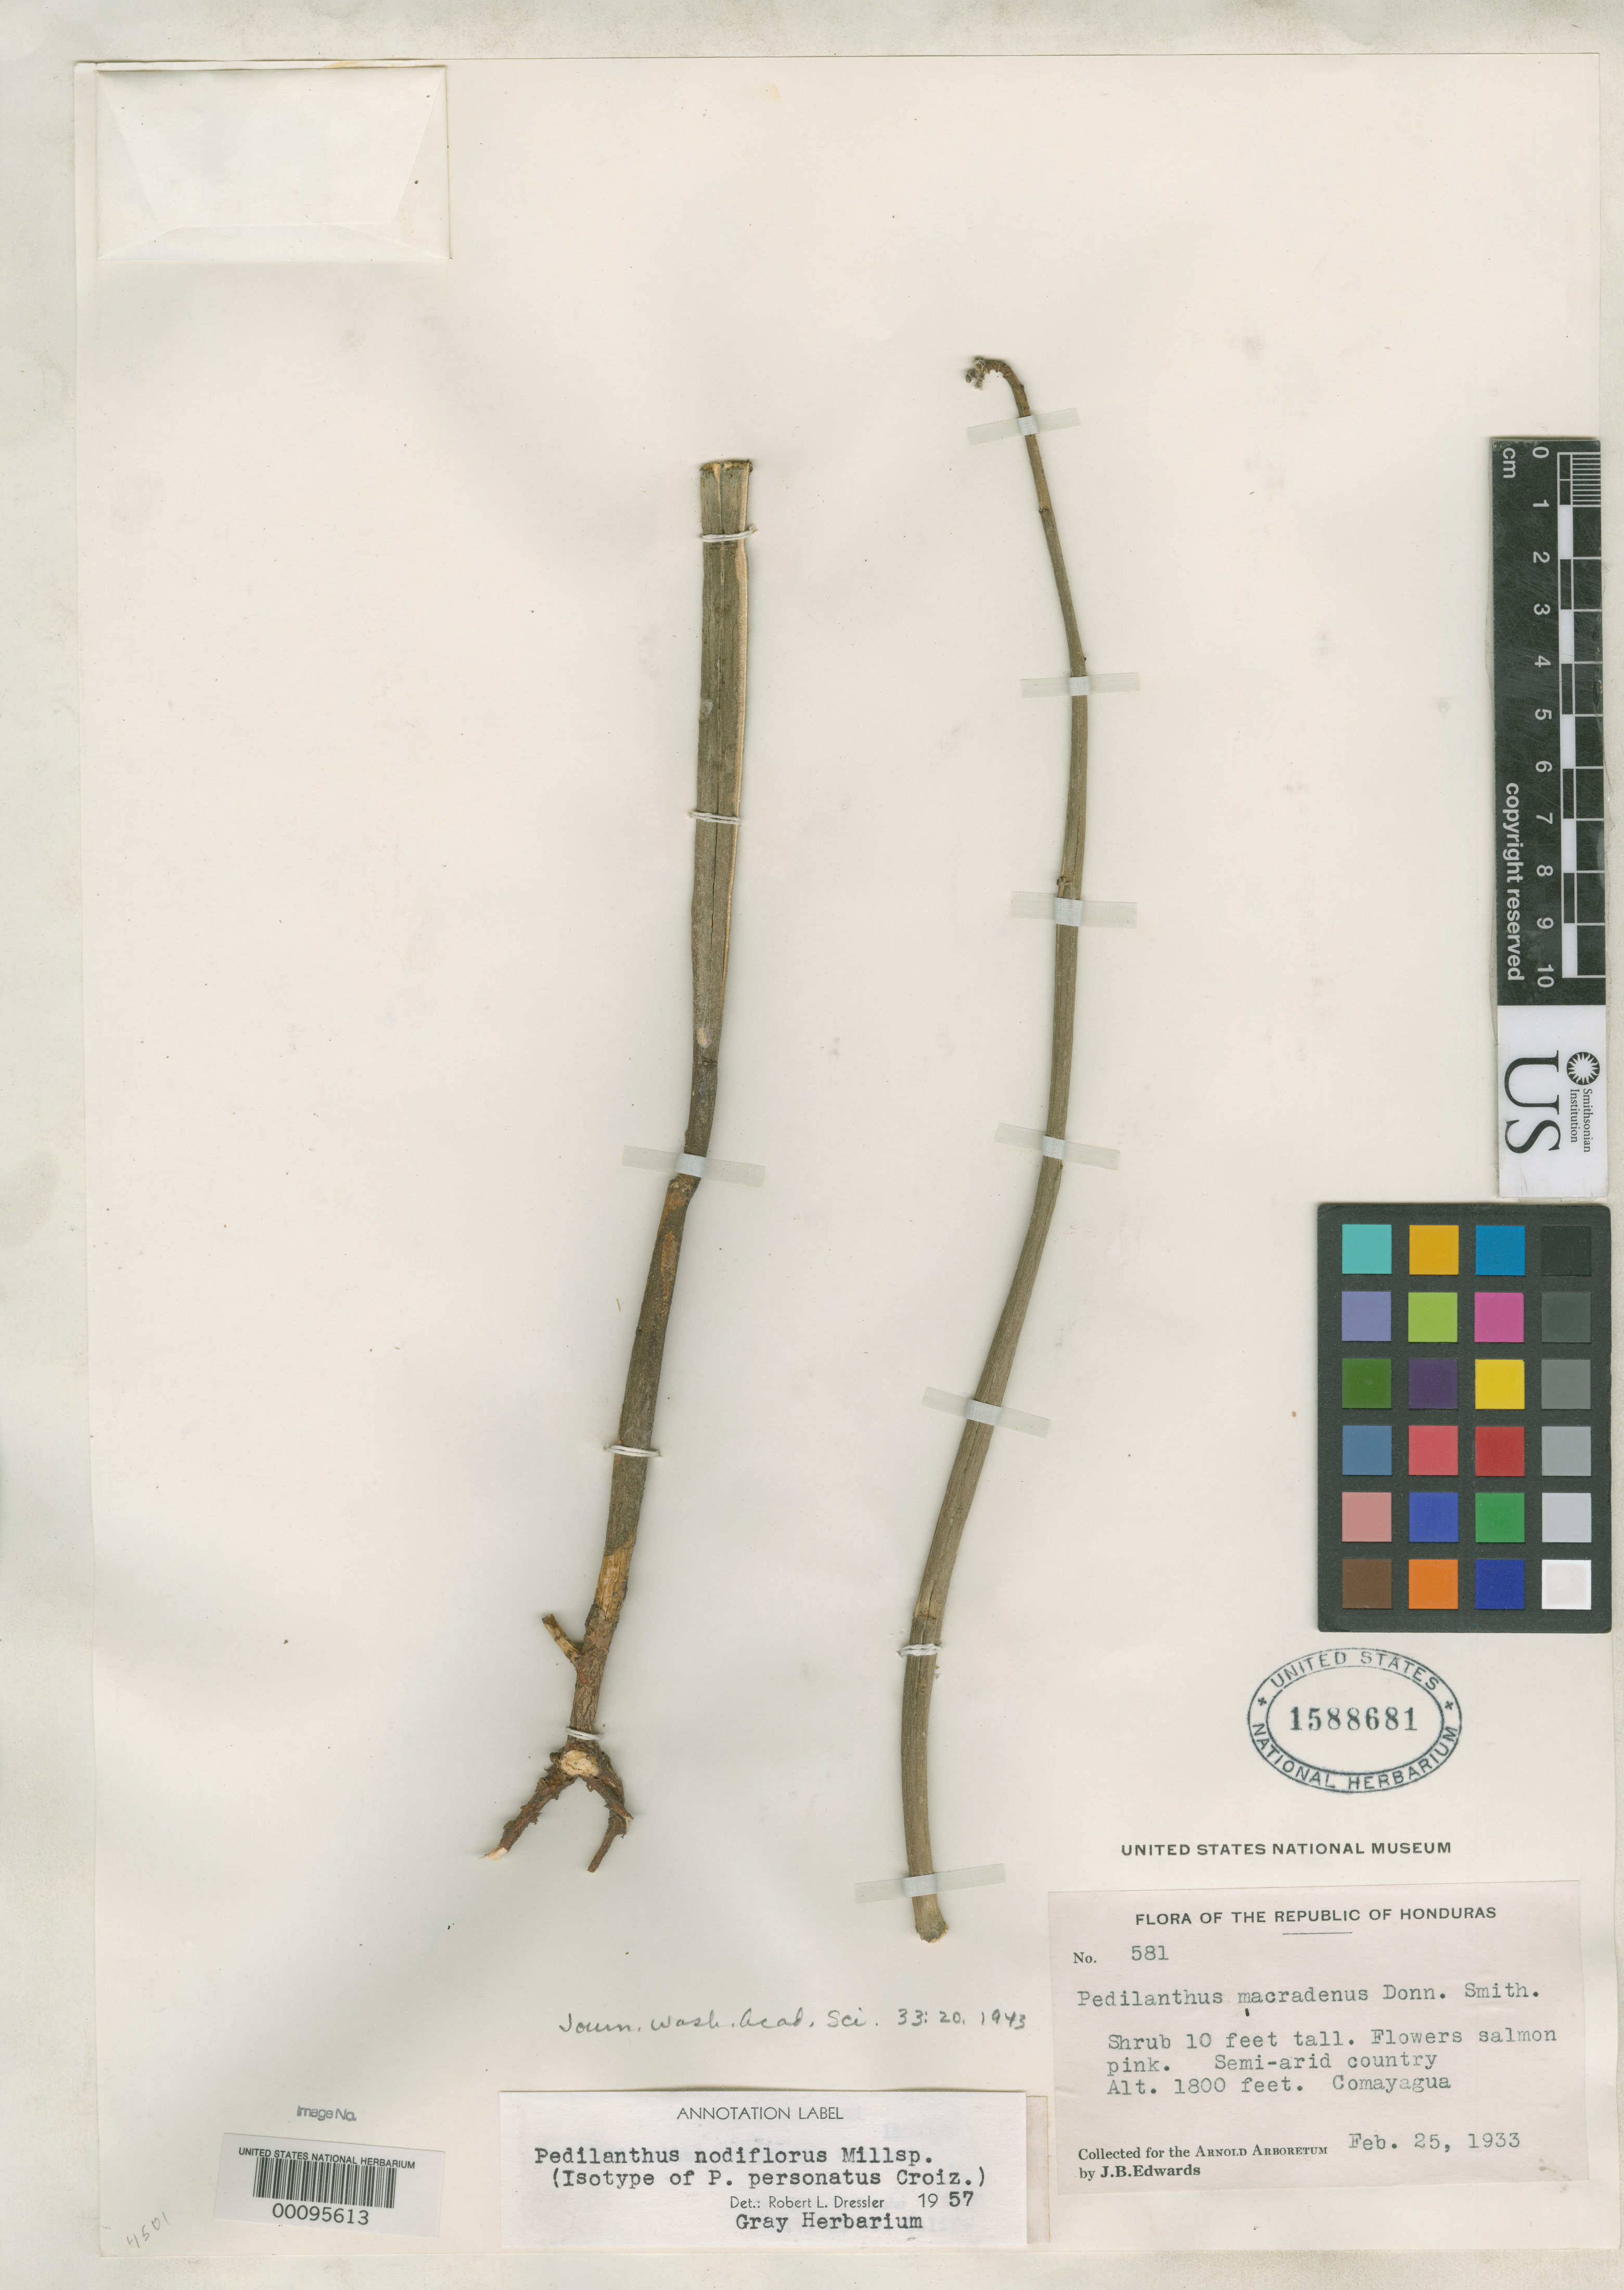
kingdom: Plantae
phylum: Tracheophyta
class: Magnoliopsida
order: Malpighiales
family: Euphorbiaceae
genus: Pedilanthus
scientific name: Pedilanthus personatus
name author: Croizat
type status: Isotype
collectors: J. B. Edwards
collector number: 581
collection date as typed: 25 Feb 1933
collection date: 1933-02-25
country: Honduras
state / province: Comayagua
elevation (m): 549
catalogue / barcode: US 1588681